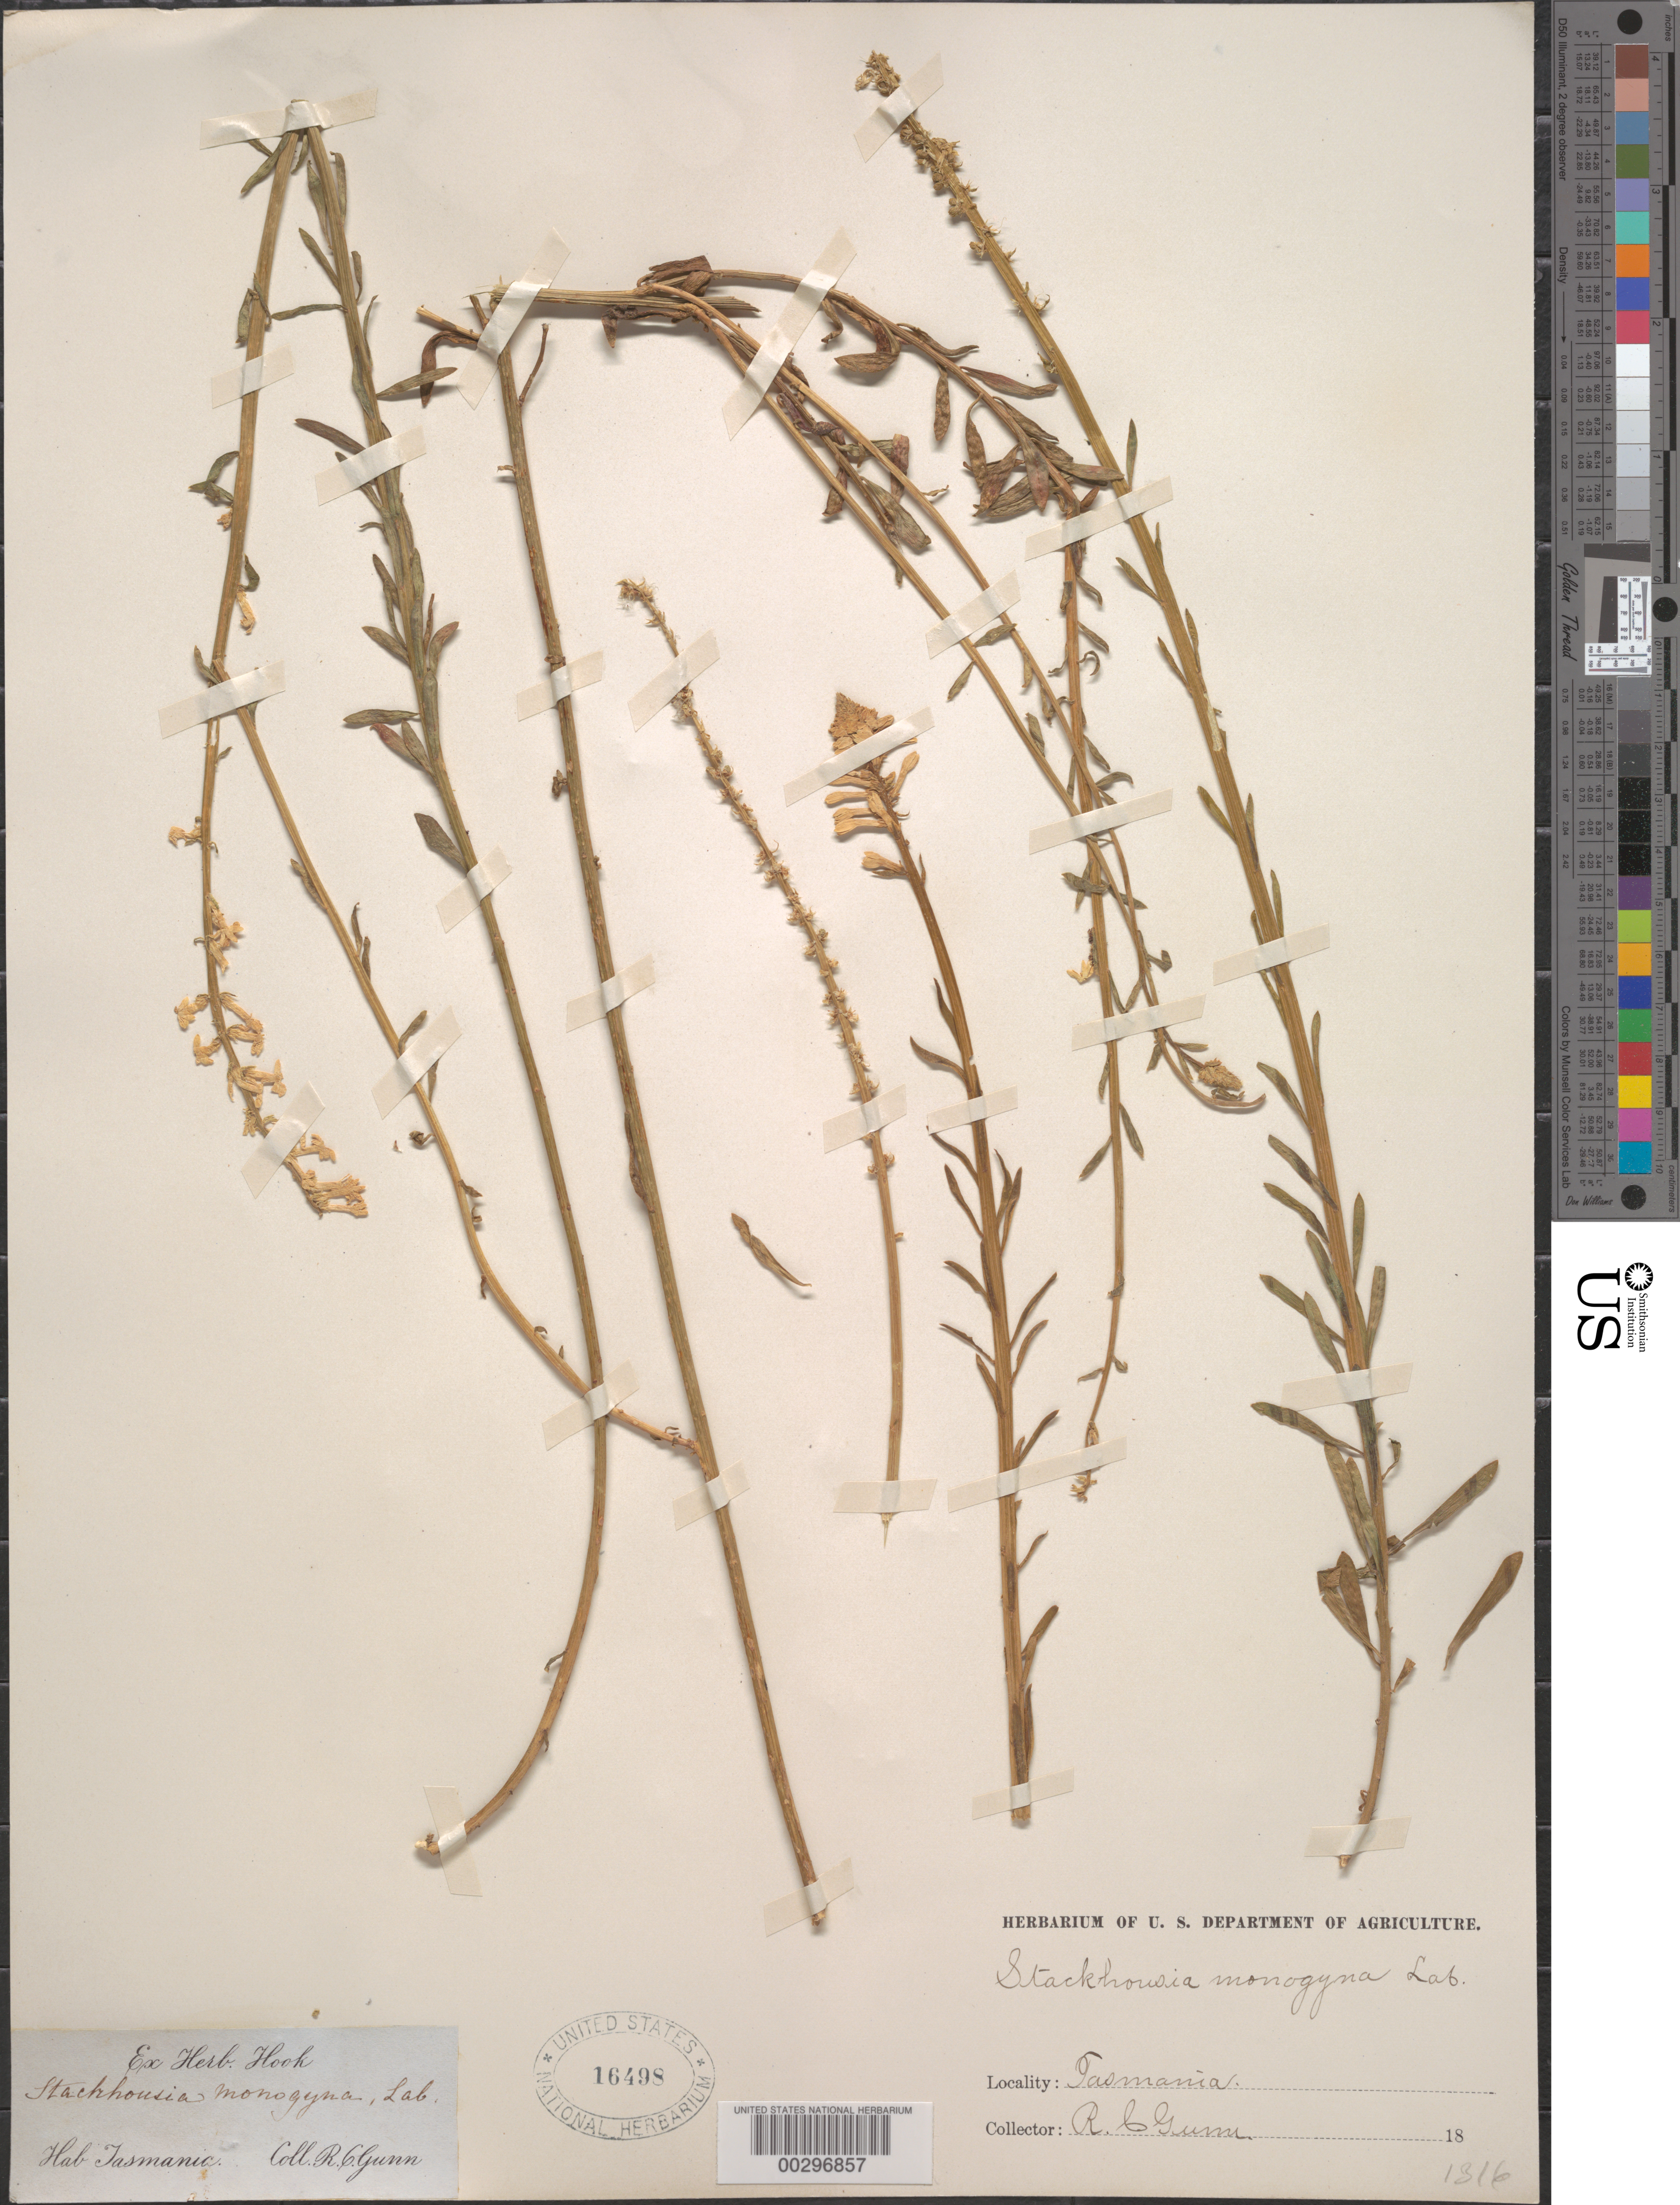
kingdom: Plantae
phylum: Tracheophyta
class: Magnoliopsida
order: Celastrales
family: Celastraceae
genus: Stackhousia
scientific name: Stackhousia monogyna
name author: Labill.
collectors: R. Gunn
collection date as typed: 18--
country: Australia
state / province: Tasmania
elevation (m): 495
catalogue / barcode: US 16498